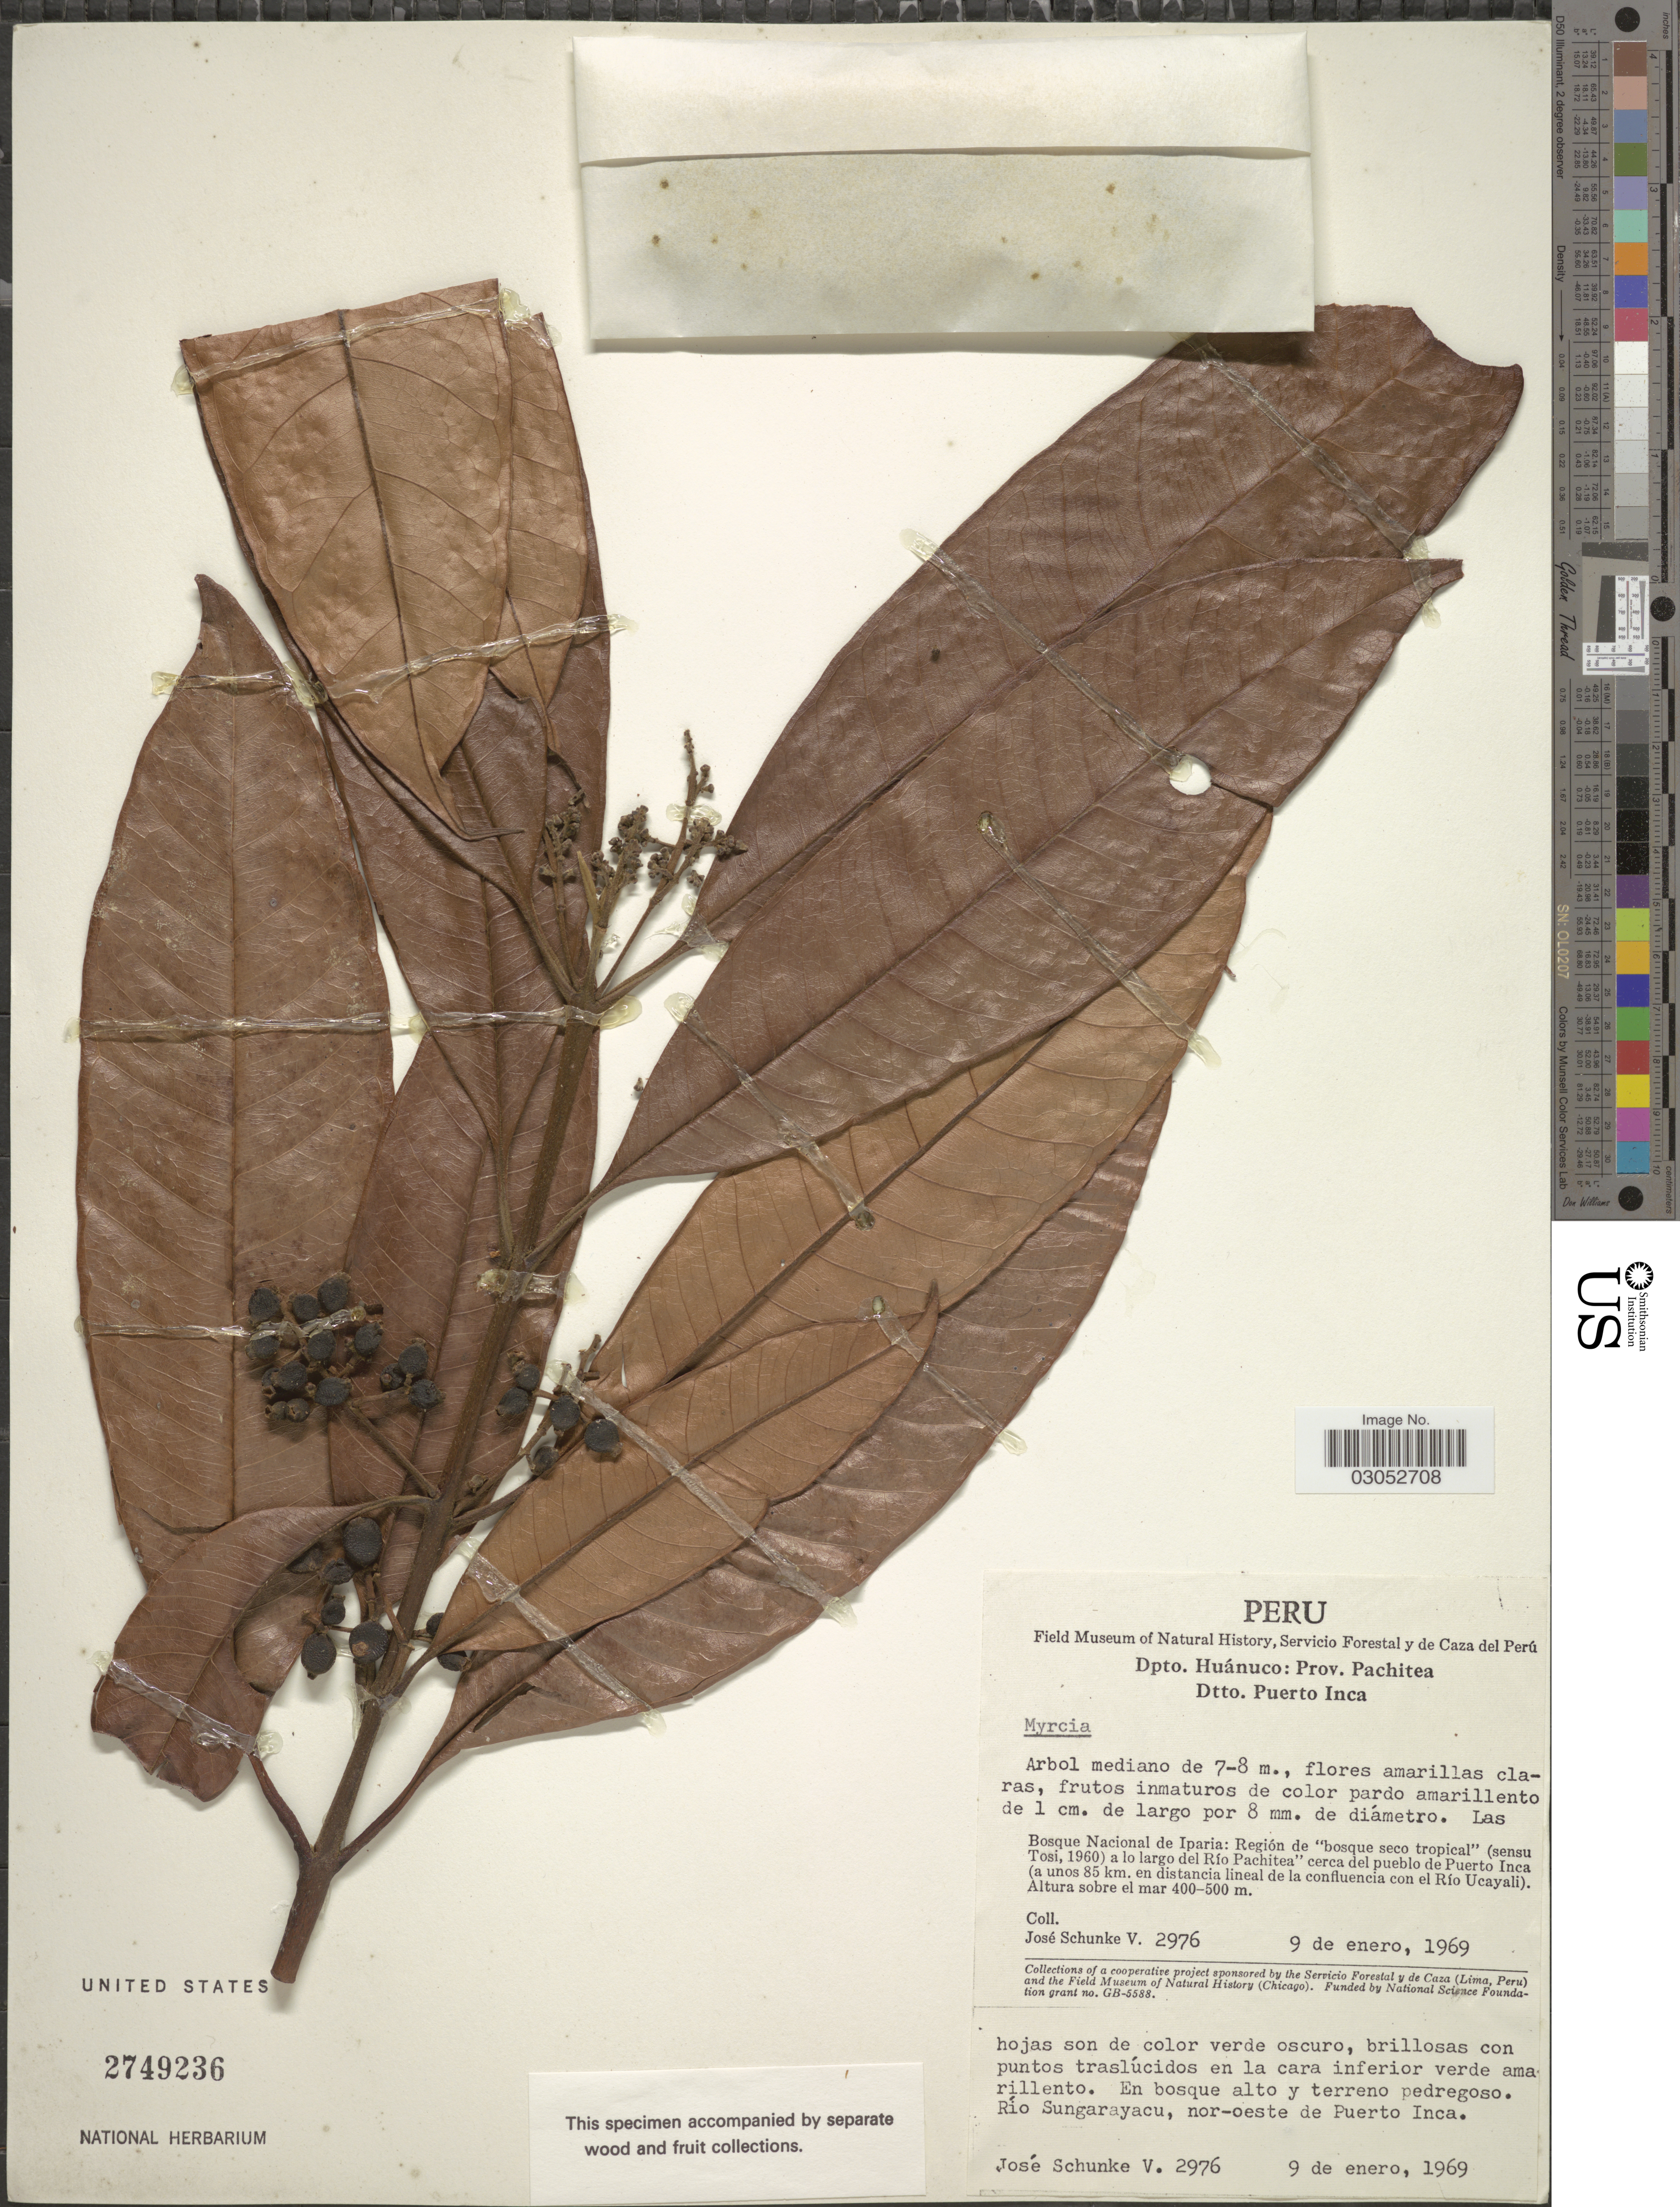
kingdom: Plantae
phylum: Tracheophyta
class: Magnoliopsida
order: Myrtales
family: Myrtaceae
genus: Myrcia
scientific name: Myrcia sp.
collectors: J. Schunke Vigo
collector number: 2976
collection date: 1969-01-09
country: Peru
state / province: Huánuco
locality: Dpto. Huánuco: Prov. Pachitea. Dtto. Puerto Inca. Bosque Nacional de Iparia: Región de "bosque seco tropical" (sensu Tosi, 1960) a lo largo del Río Pachitea cerca del pueblo de Puerto Inca (a unos 85 km. en distancia lineal de la confluencia con el Río Ucayali). Río Sungarayacu, nor-oeste de Puerto Inca.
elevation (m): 400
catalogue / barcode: US 2749236